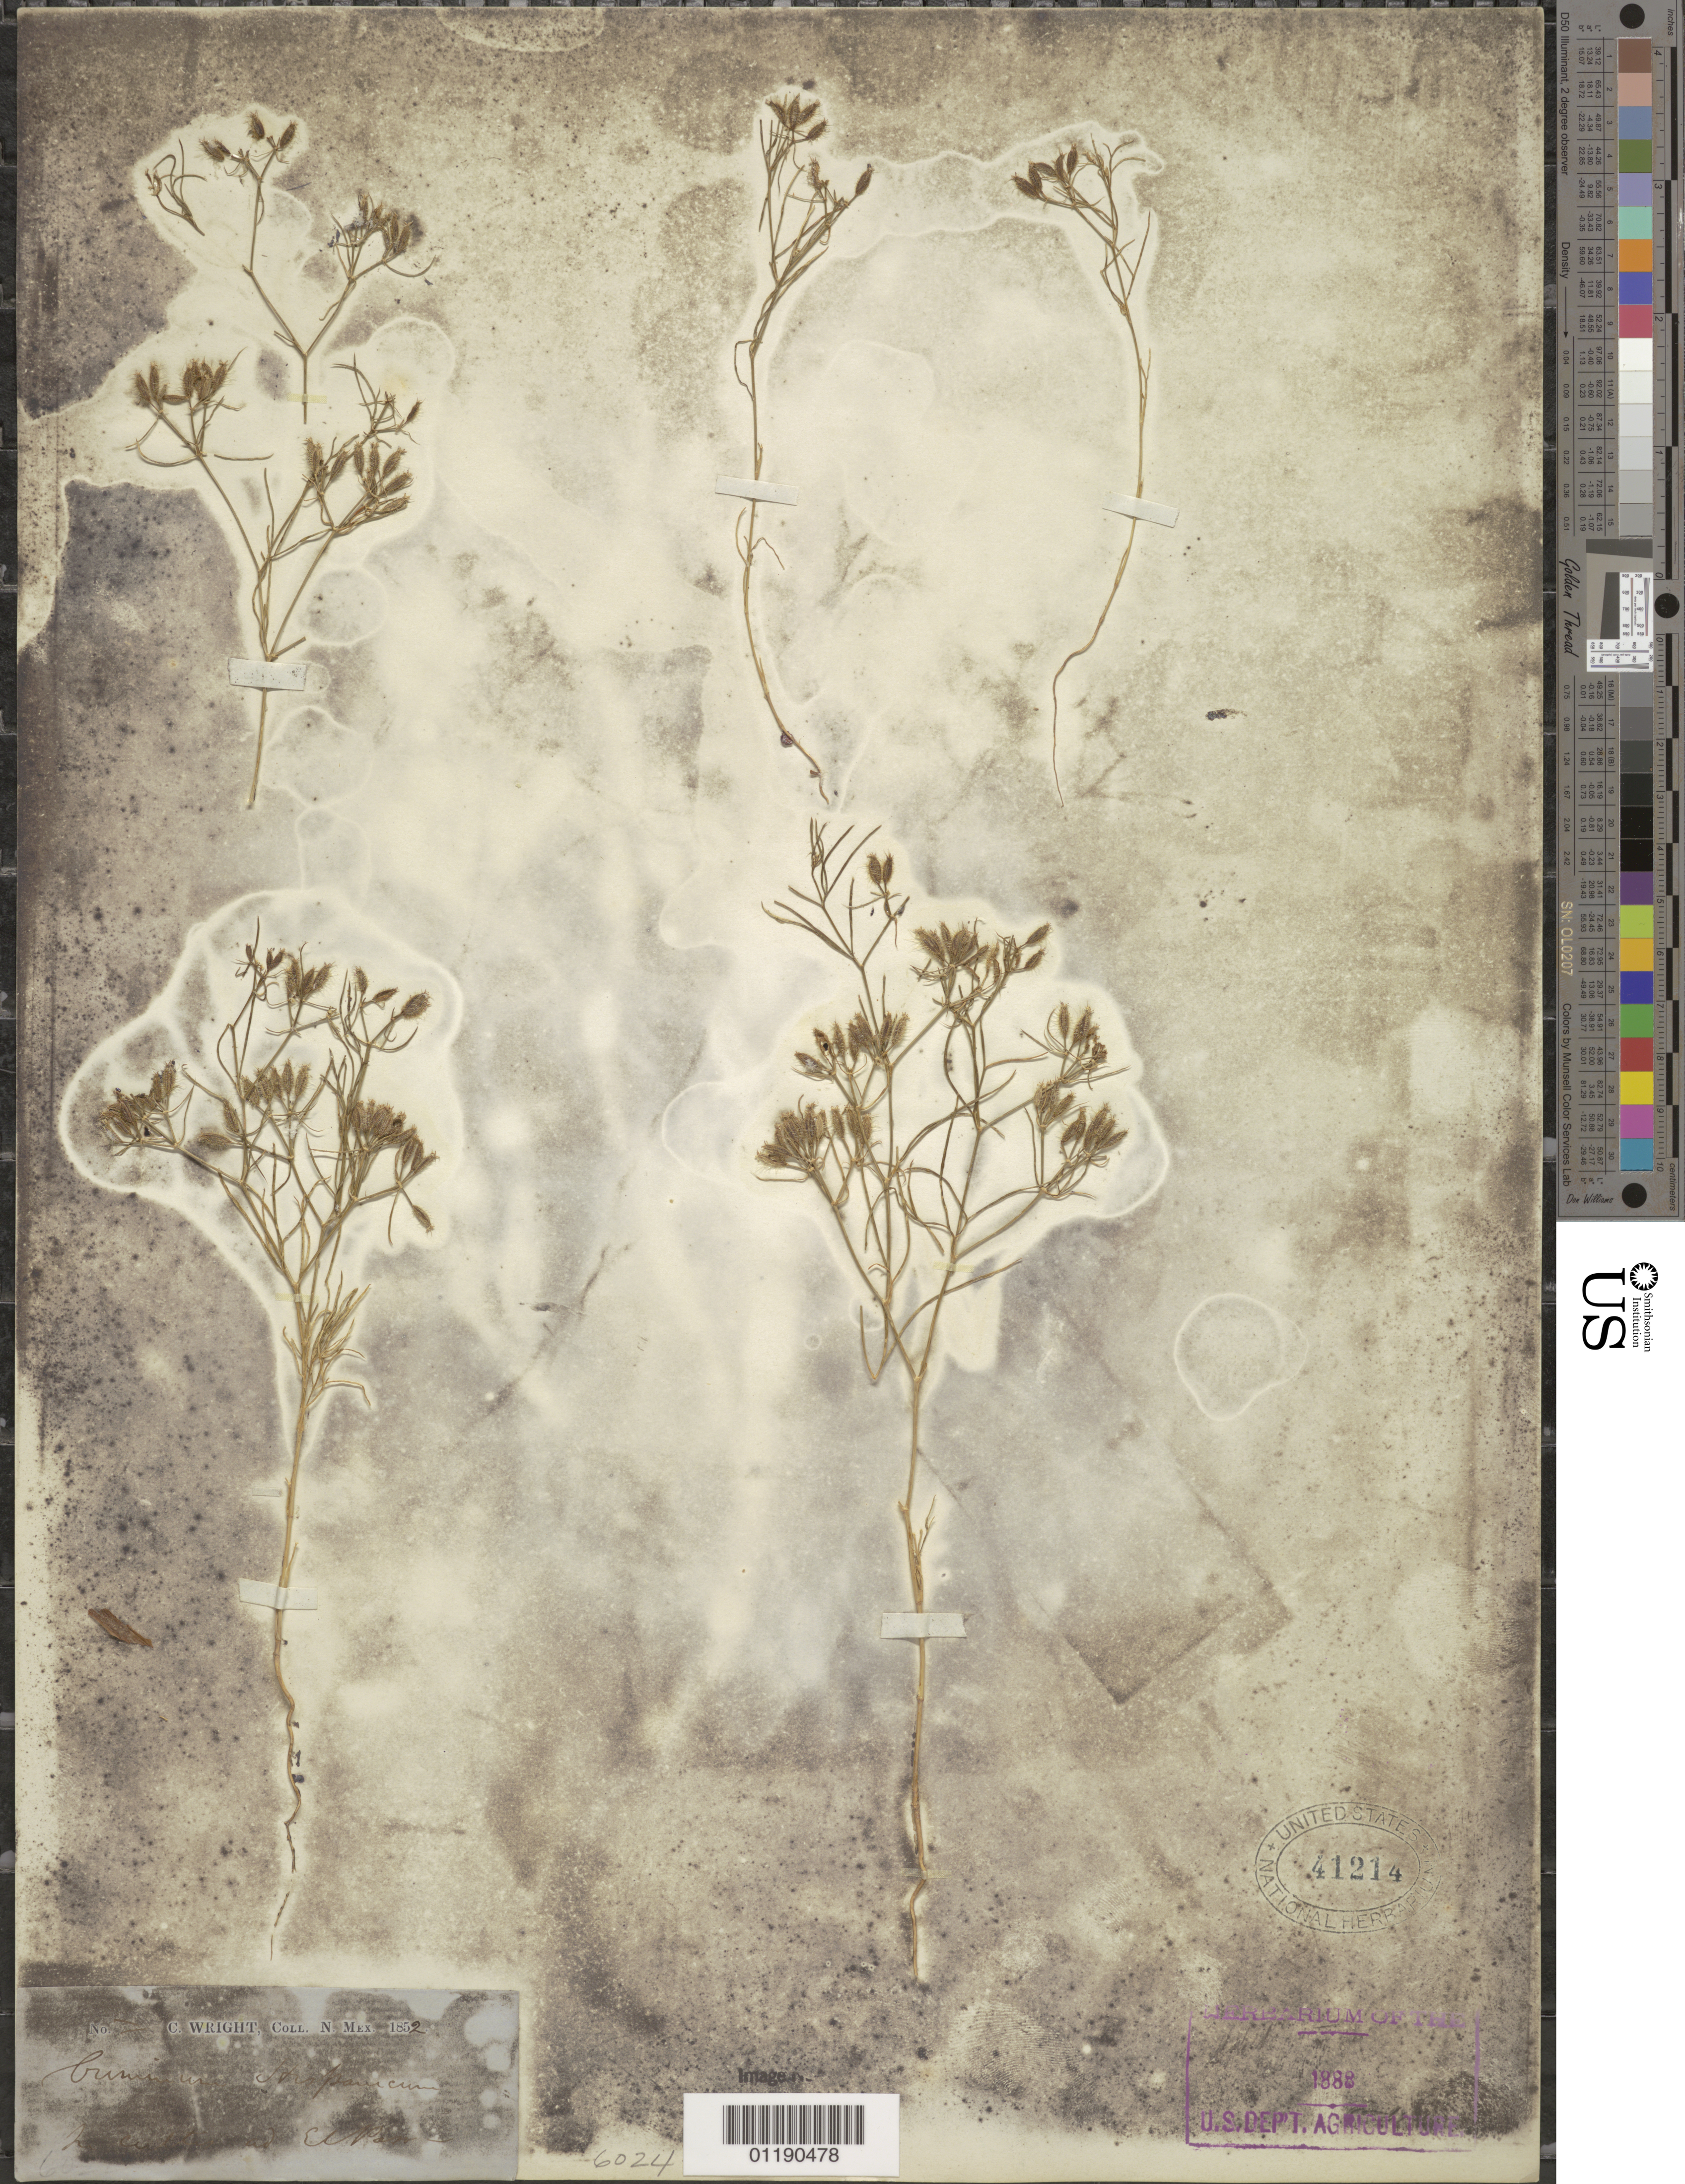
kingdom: Plantae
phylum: Tracheophyta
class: Magnoliopsida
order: Apiales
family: Apiaceae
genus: Bunium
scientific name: Bunium sp.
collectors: C. Wright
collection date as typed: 1852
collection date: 1852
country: United States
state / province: New Mexico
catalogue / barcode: US 41214